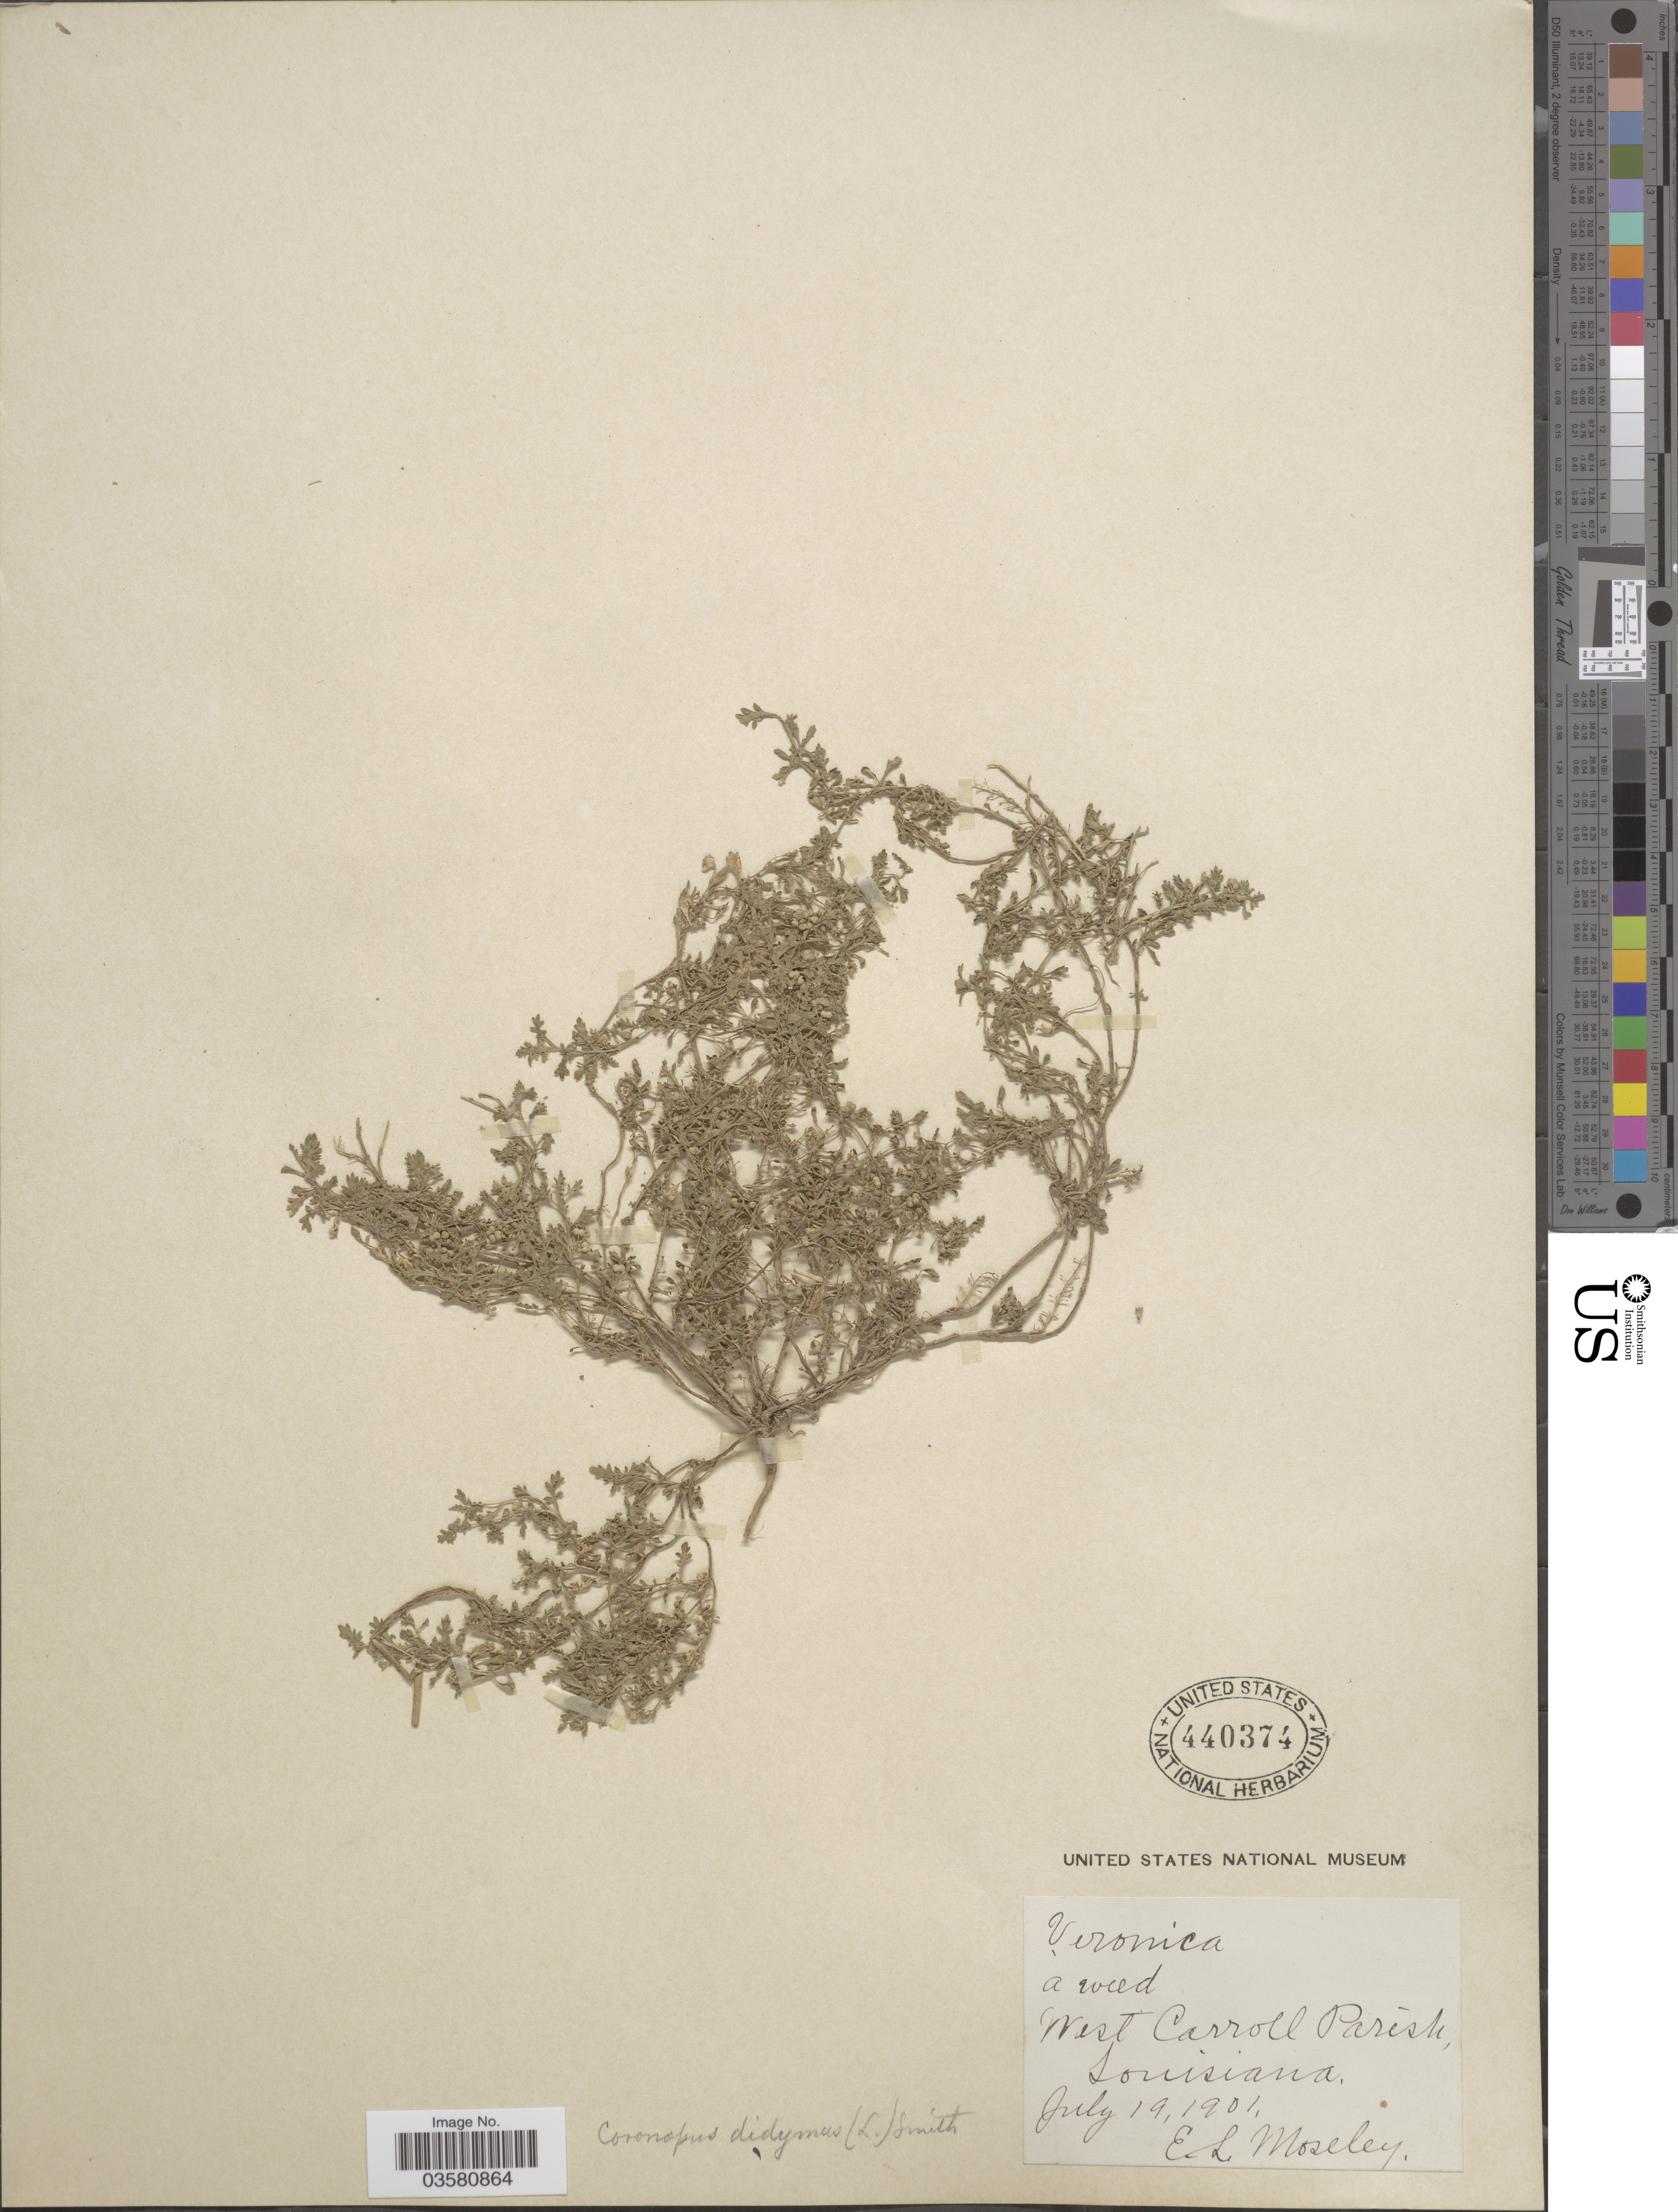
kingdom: Plantae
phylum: Tracheophyta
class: Magnoliopsida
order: Brassicales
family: Brassicaceae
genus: Lepidium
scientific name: Lepidium didymum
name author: L.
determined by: Strong, M. T., (US), Smithsonian Institution - National Museum of Natural History (UNITED STATES)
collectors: E. Moseley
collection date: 1901-07-19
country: United States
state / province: Louisiana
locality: West Carroll Parish.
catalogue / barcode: US 440374